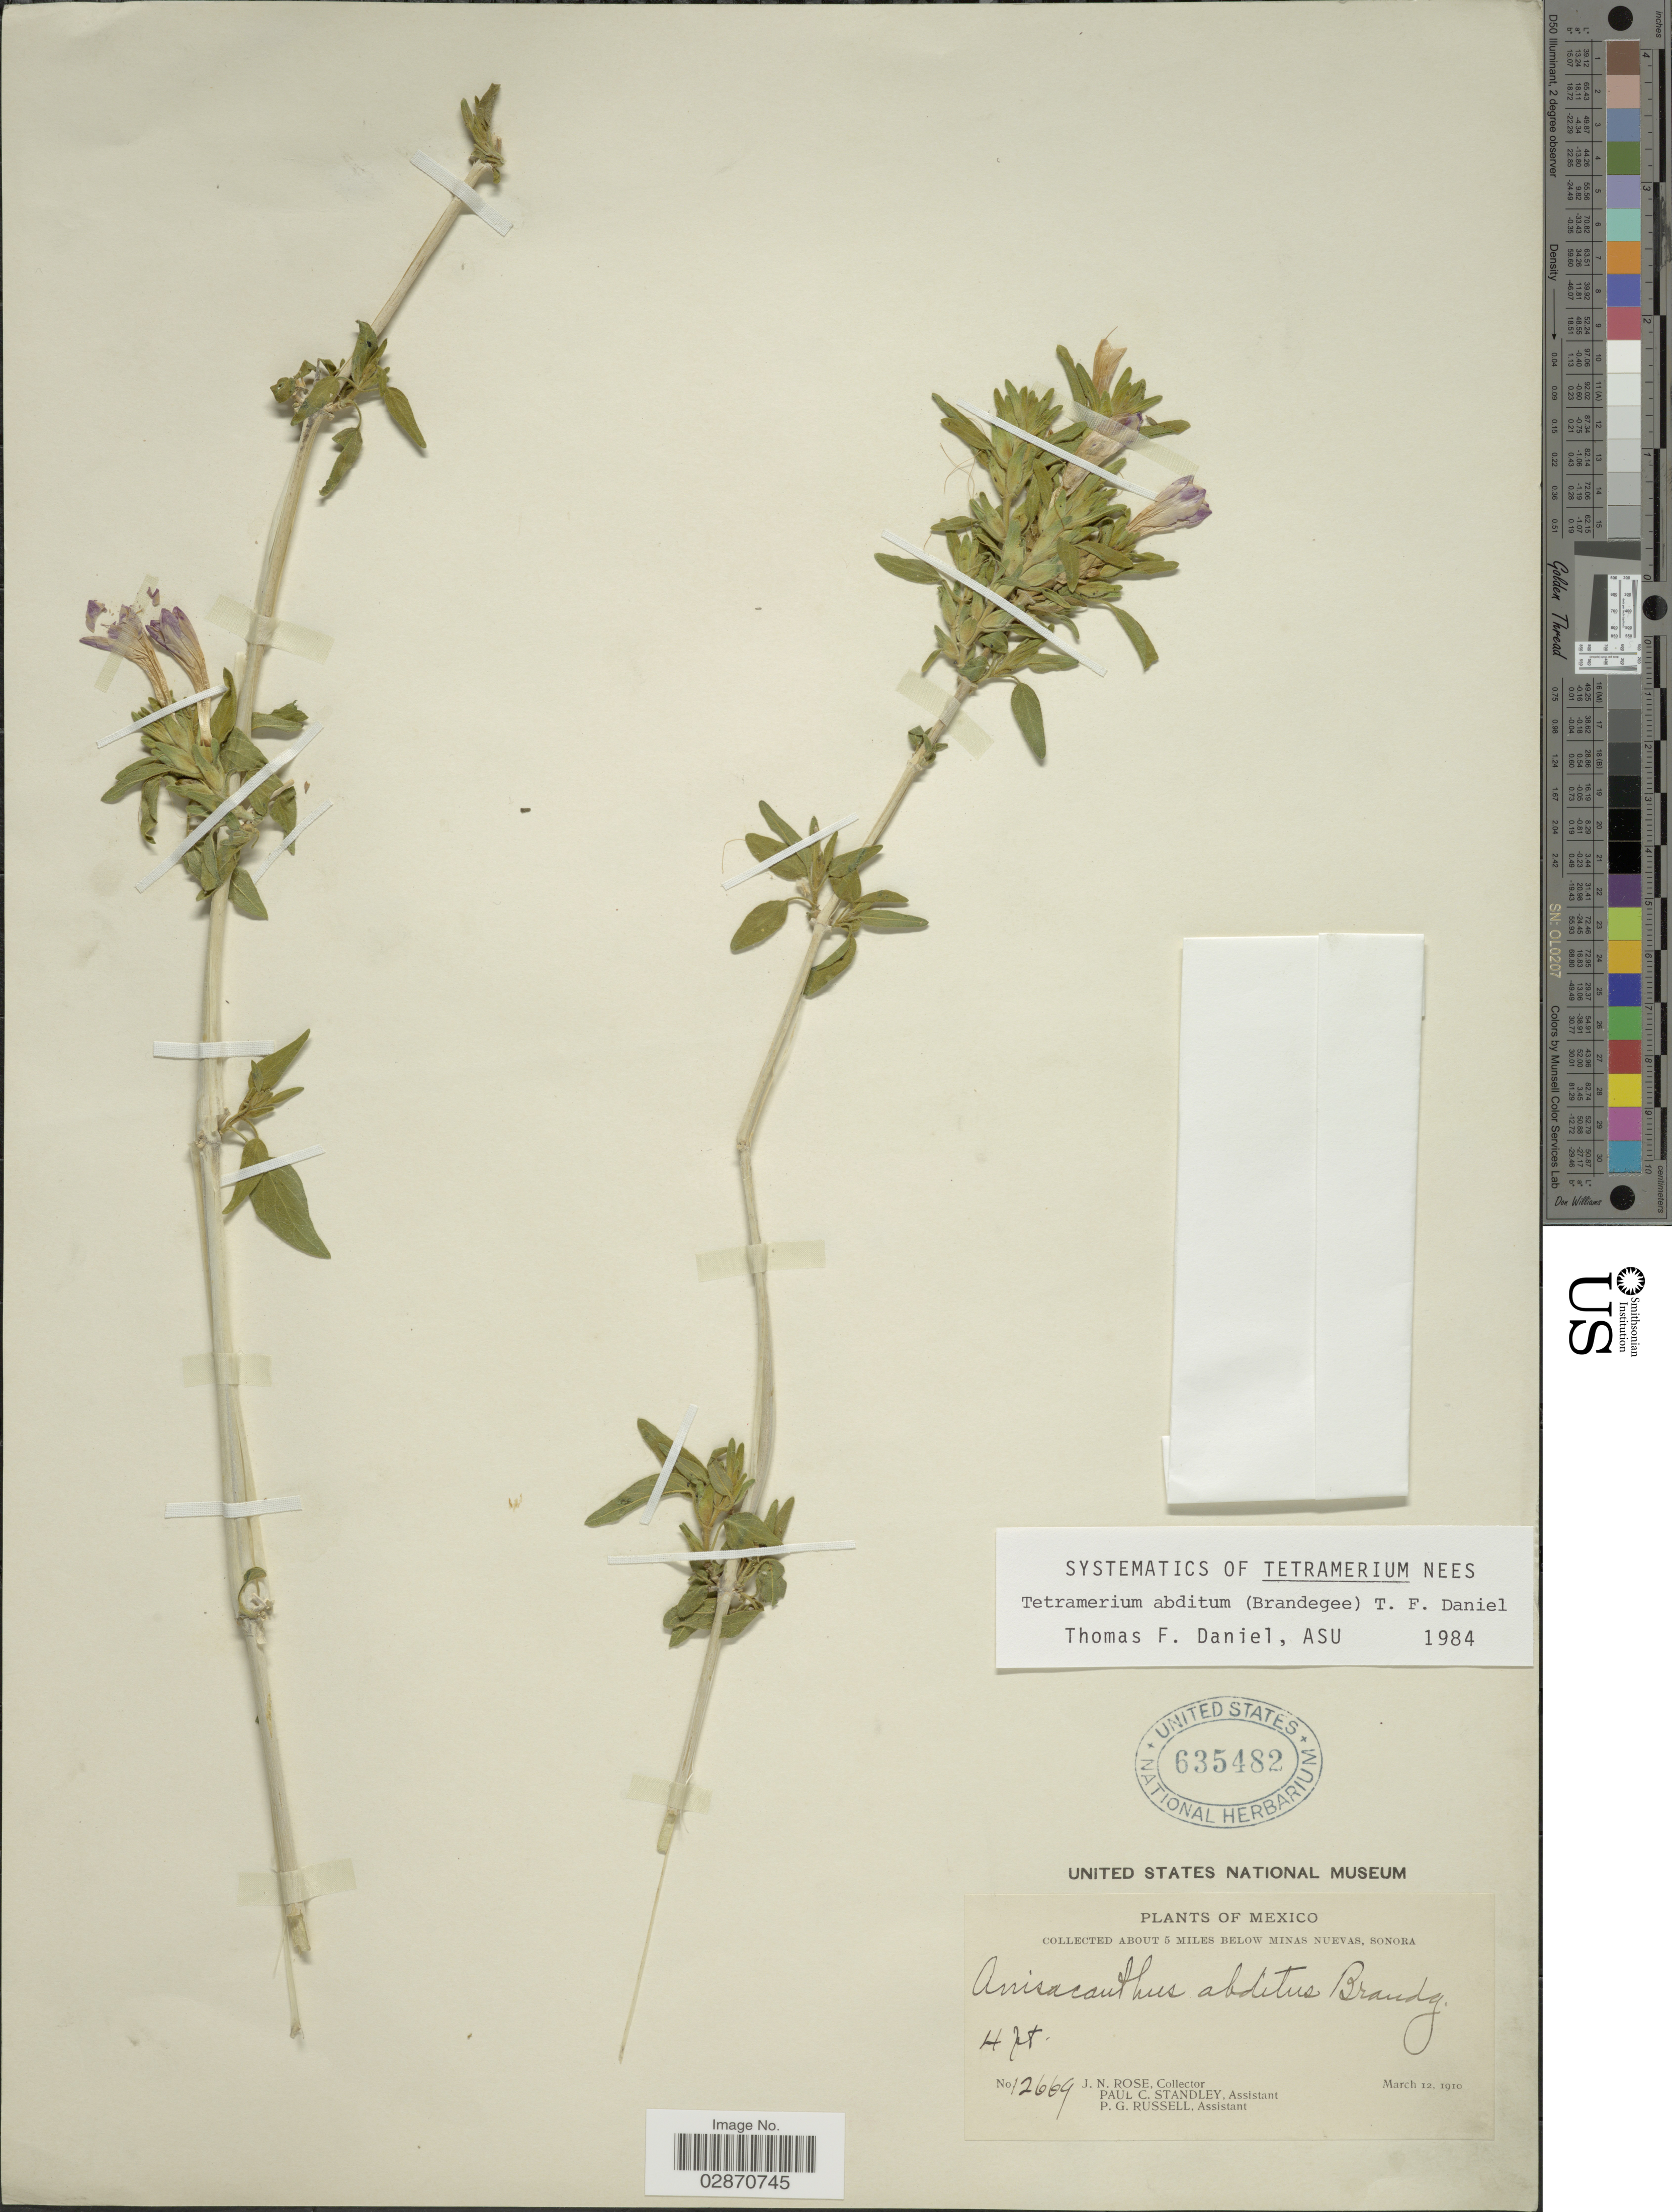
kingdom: Plantae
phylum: Tracheophyta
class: Magnoliopsida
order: Lamiales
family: Acanthaceae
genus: Tetramerium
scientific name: Tetramerium abditum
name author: (Brandegee) T.F. Daniel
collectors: J. N. Rose, P. C. Standley & P. G. Russell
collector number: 12669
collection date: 1910-03-12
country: Mexico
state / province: Sonora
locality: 5 miles below Minas Nuevas.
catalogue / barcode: US 635482